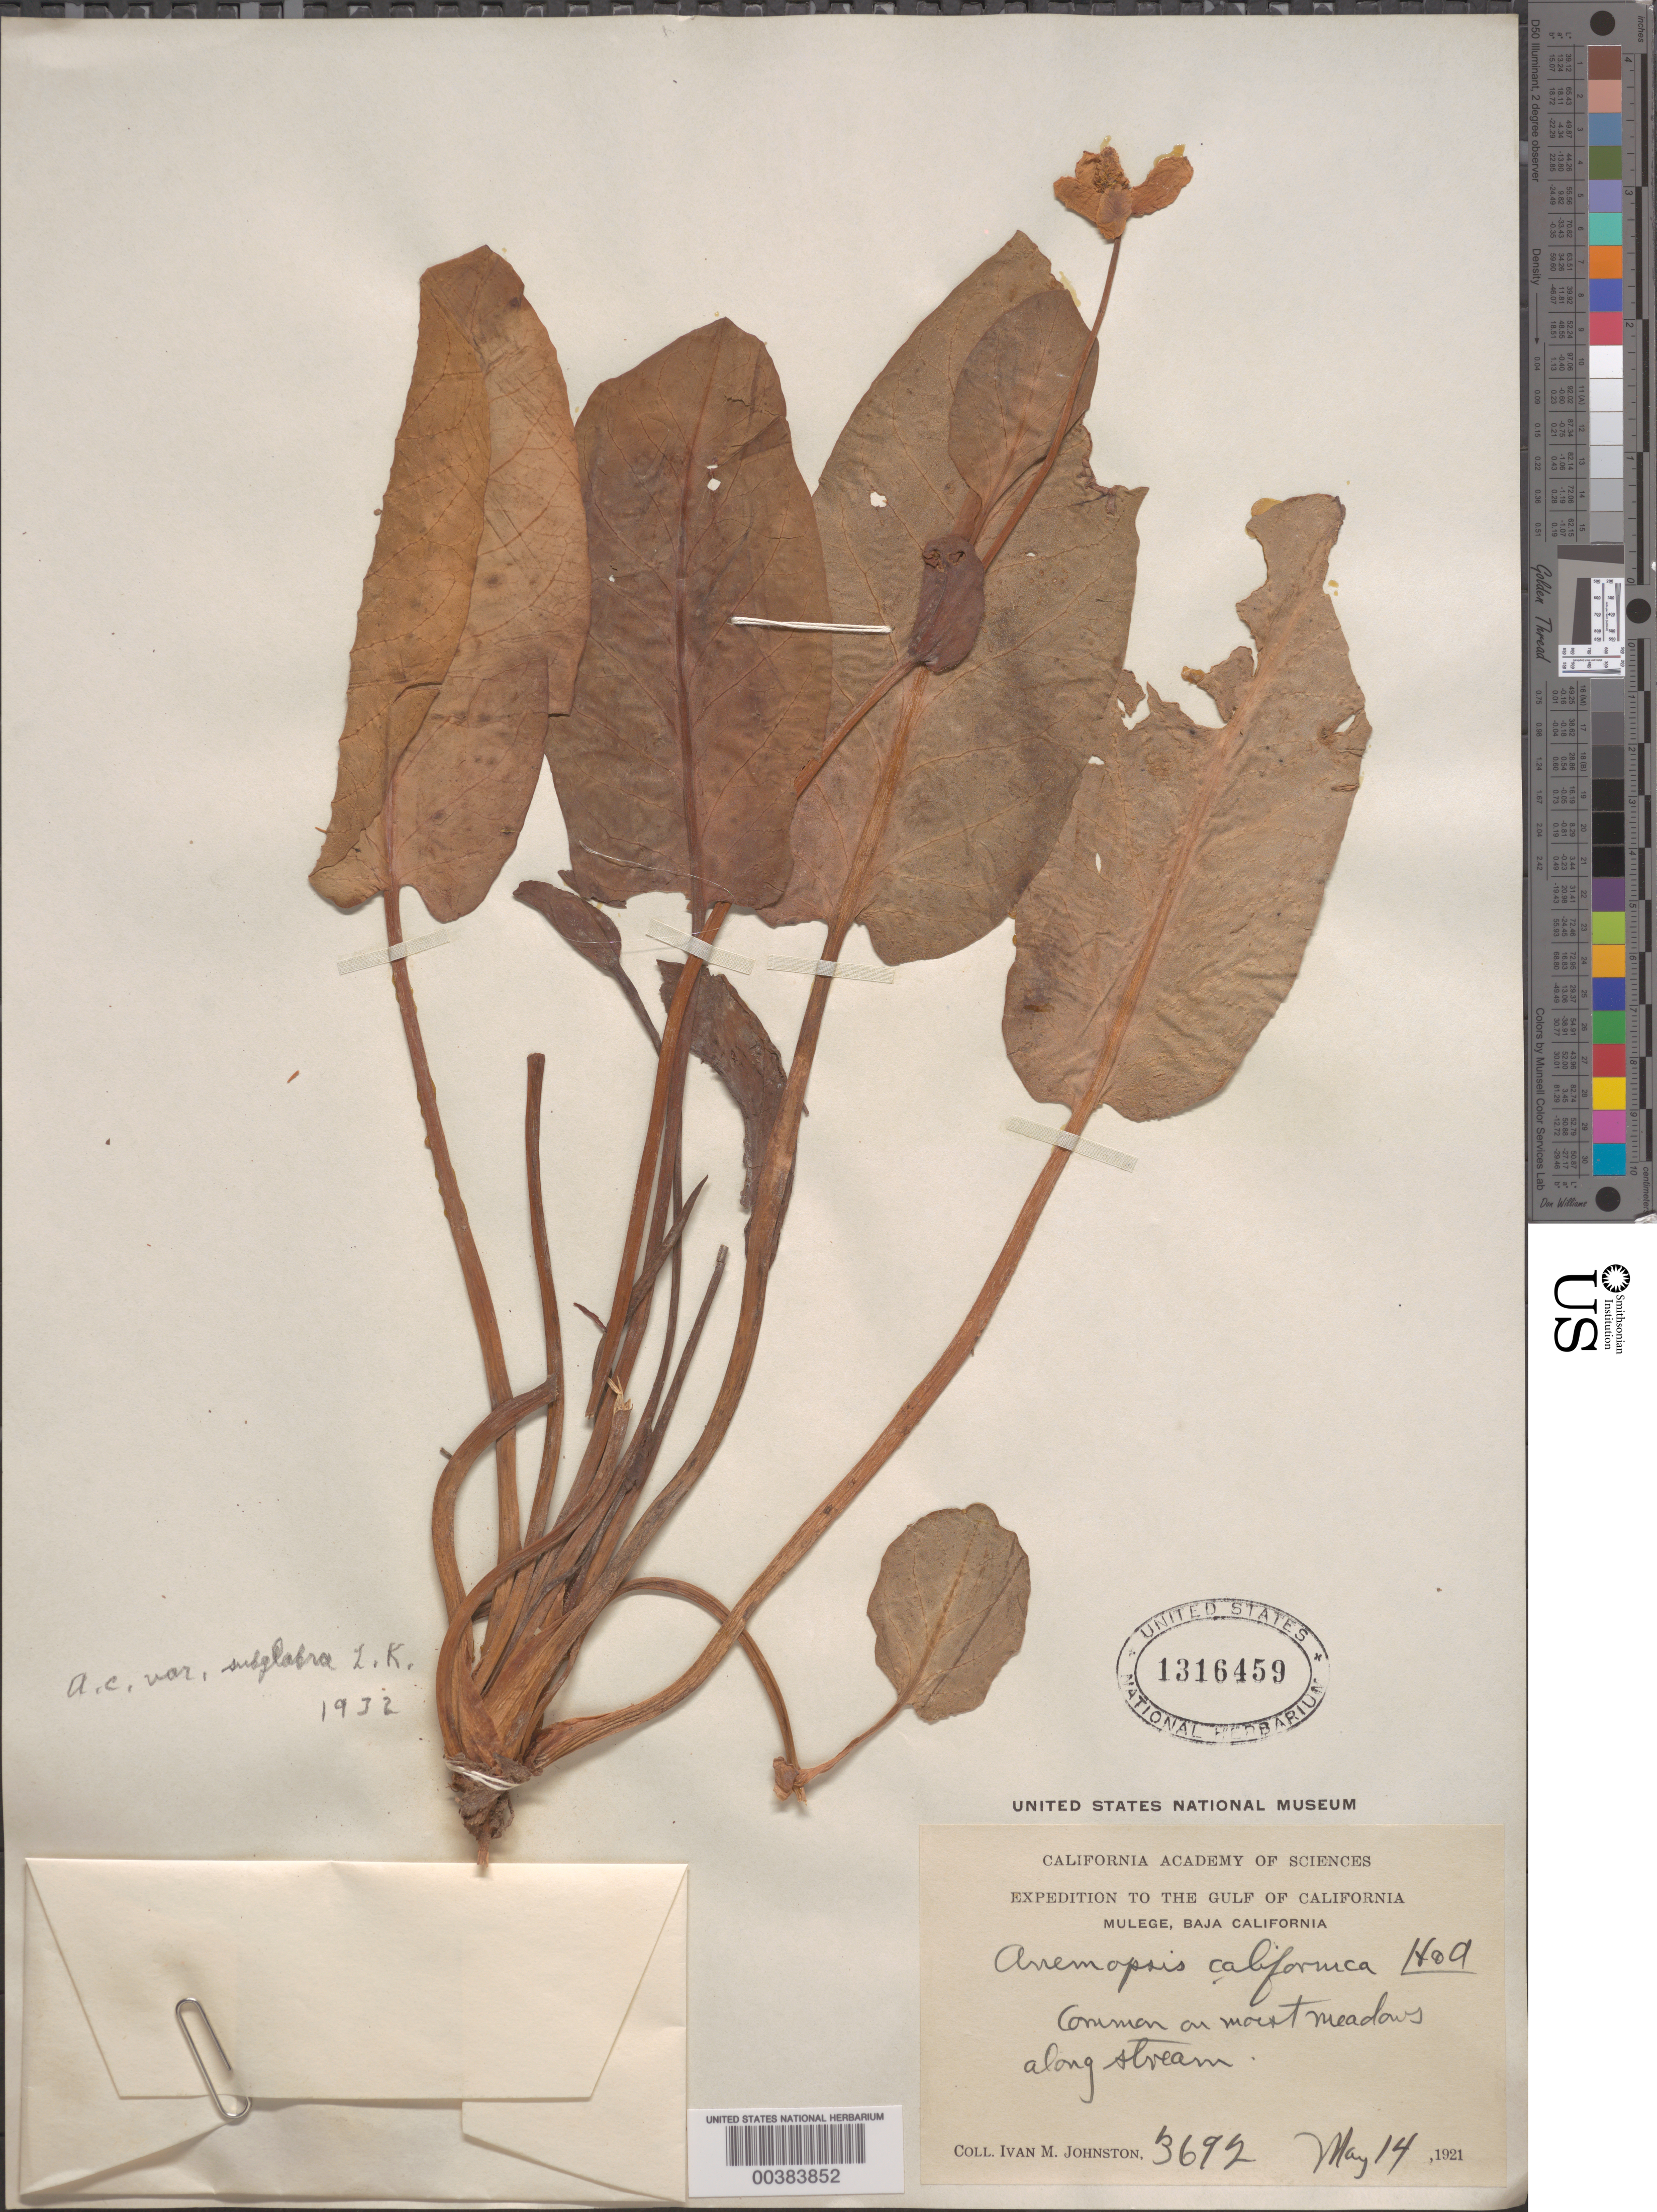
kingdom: Plantae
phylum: Tracheophyta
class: Magnoliopsida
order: Piperales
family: Saururaceae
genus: Anemopsis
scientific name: Anemopsis californica var. subglabra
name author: Kelso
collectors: I.M. Johnston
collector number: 3692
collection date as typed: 14 May 1921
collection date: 1921-05-14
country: Mexico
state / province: Baja California Sur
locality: Mulege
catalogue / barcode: US 1316459